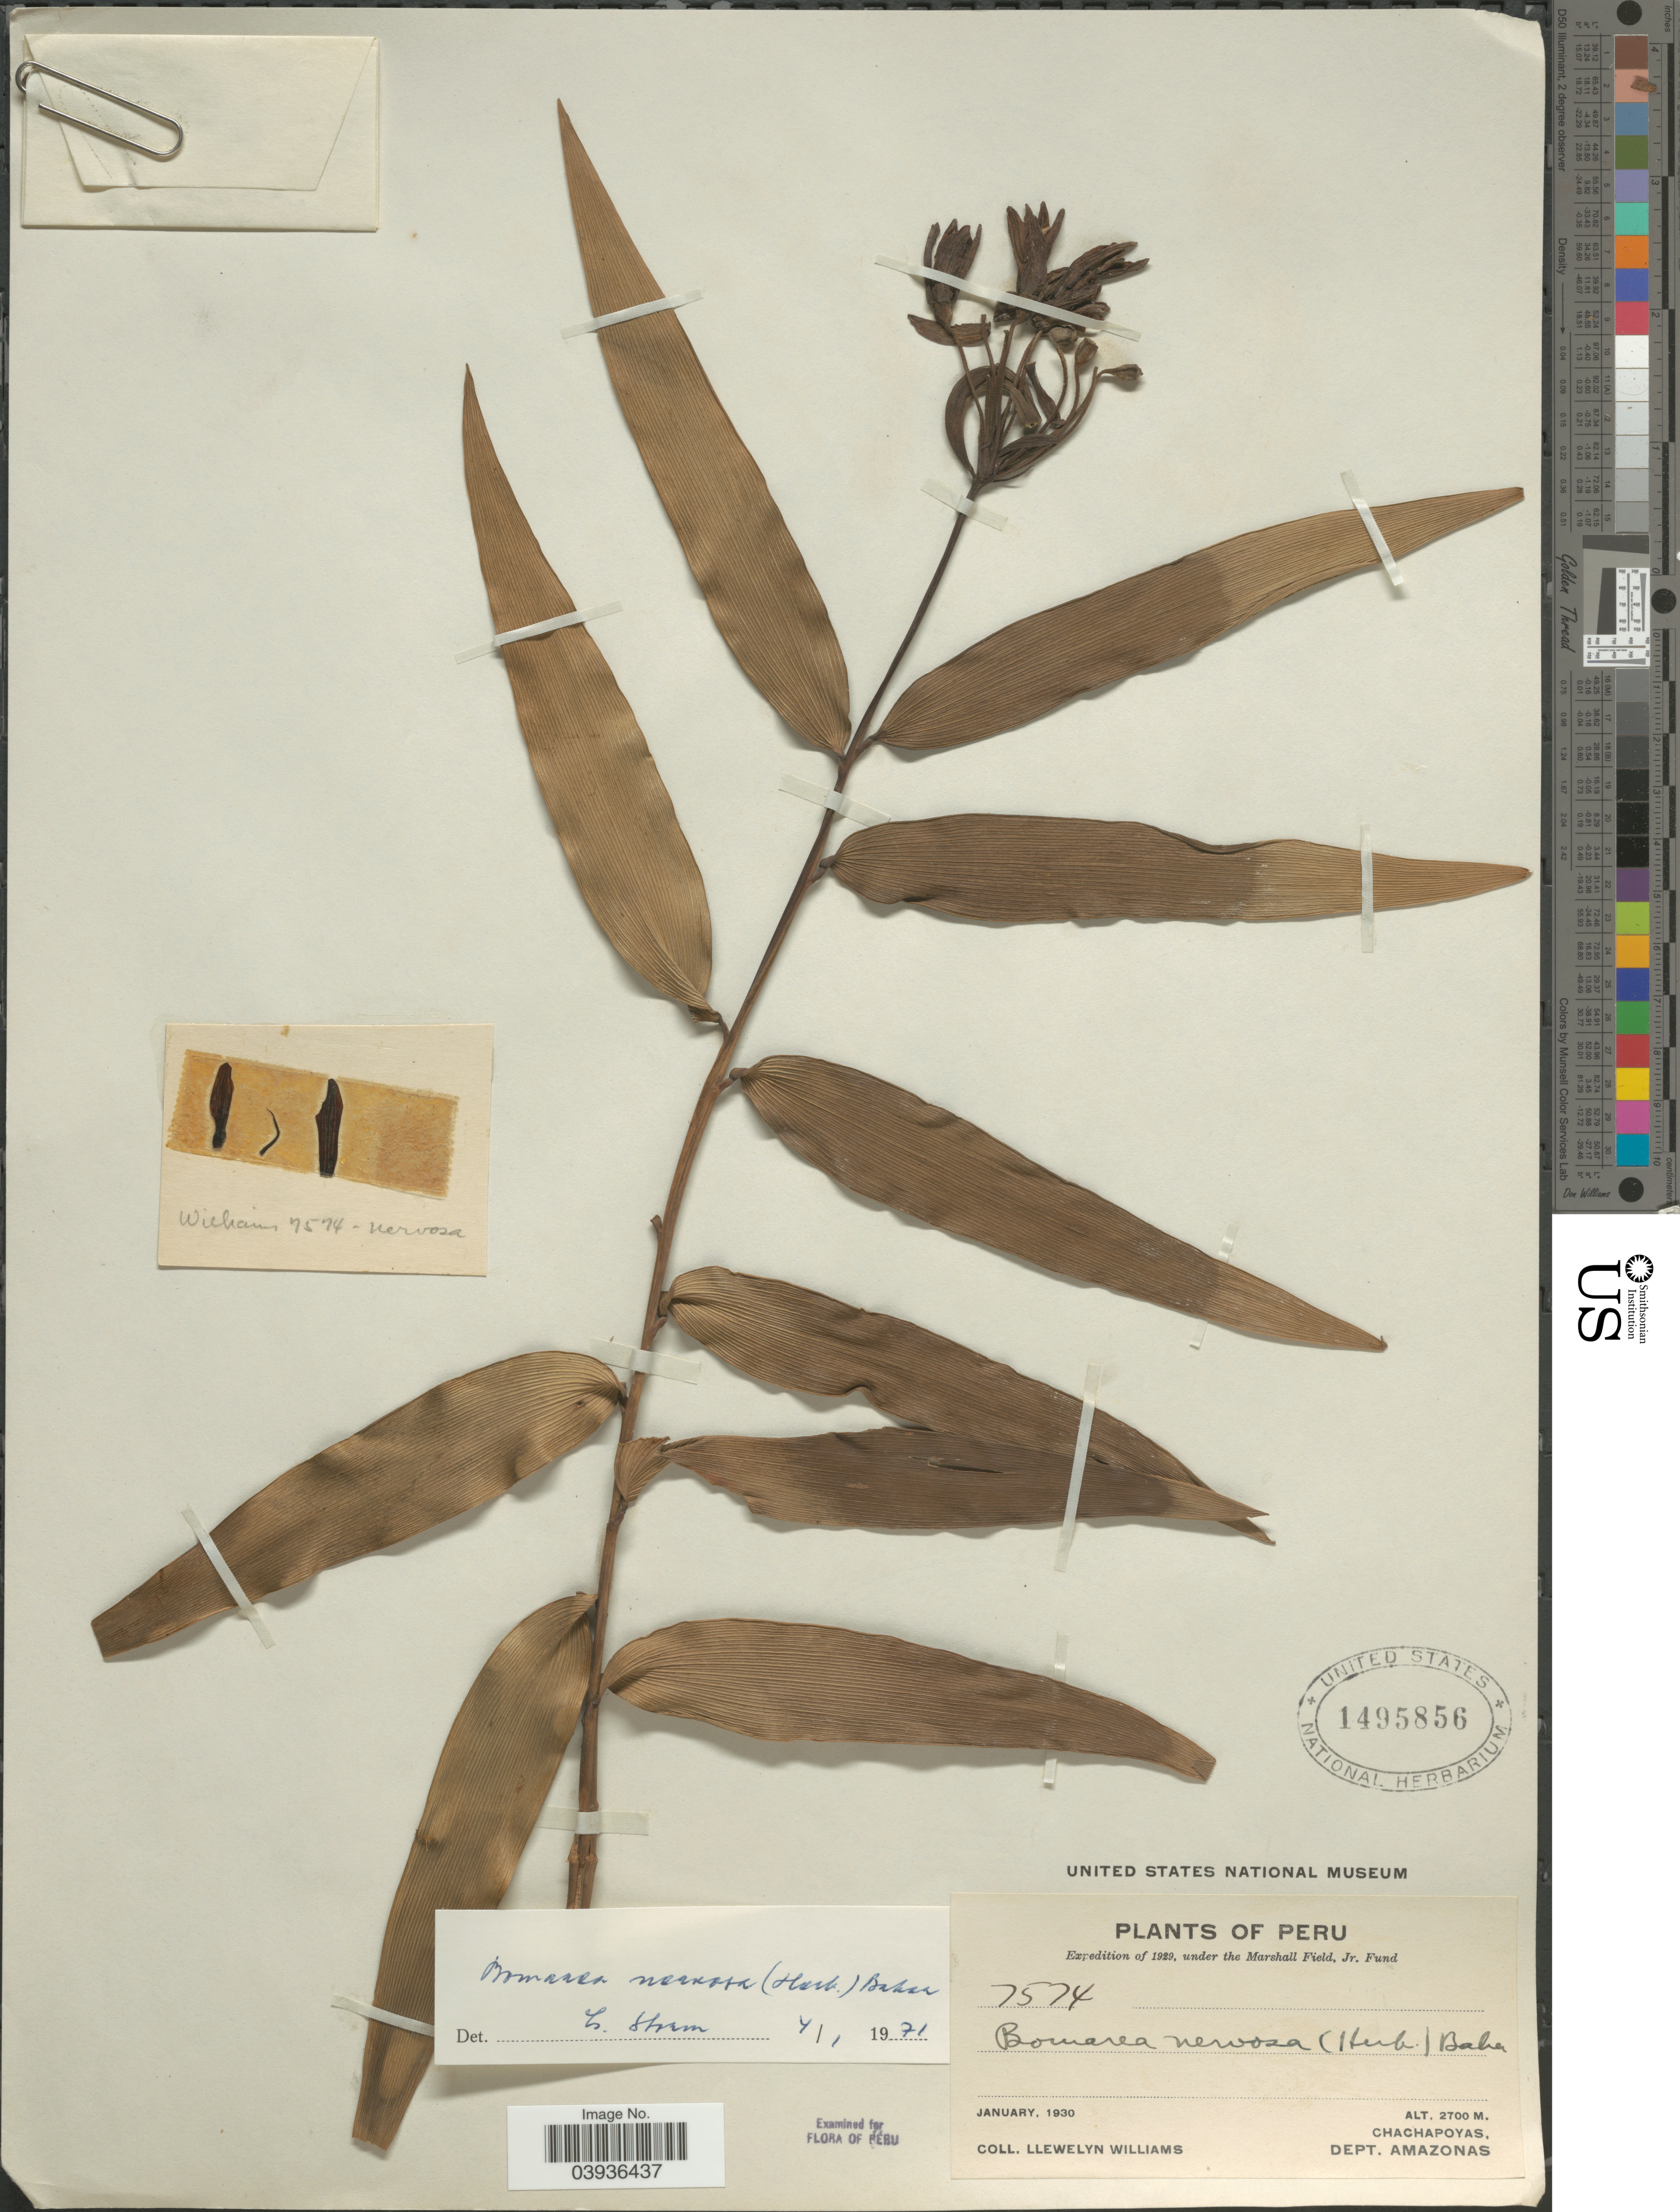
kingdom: Plantae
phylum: Tracheophyta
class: Liliopsida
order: Liliales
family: Alstroemeriaceae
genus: Bomarea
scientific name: Bomarea nervosa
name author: (Herb.) Baker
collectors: Ll. Williams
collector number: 7574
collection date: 1930-01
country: Peru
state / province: Amazonas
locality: Chachapoyas. Dept. Amazonas.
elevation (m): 2700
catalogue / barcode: US 1495856